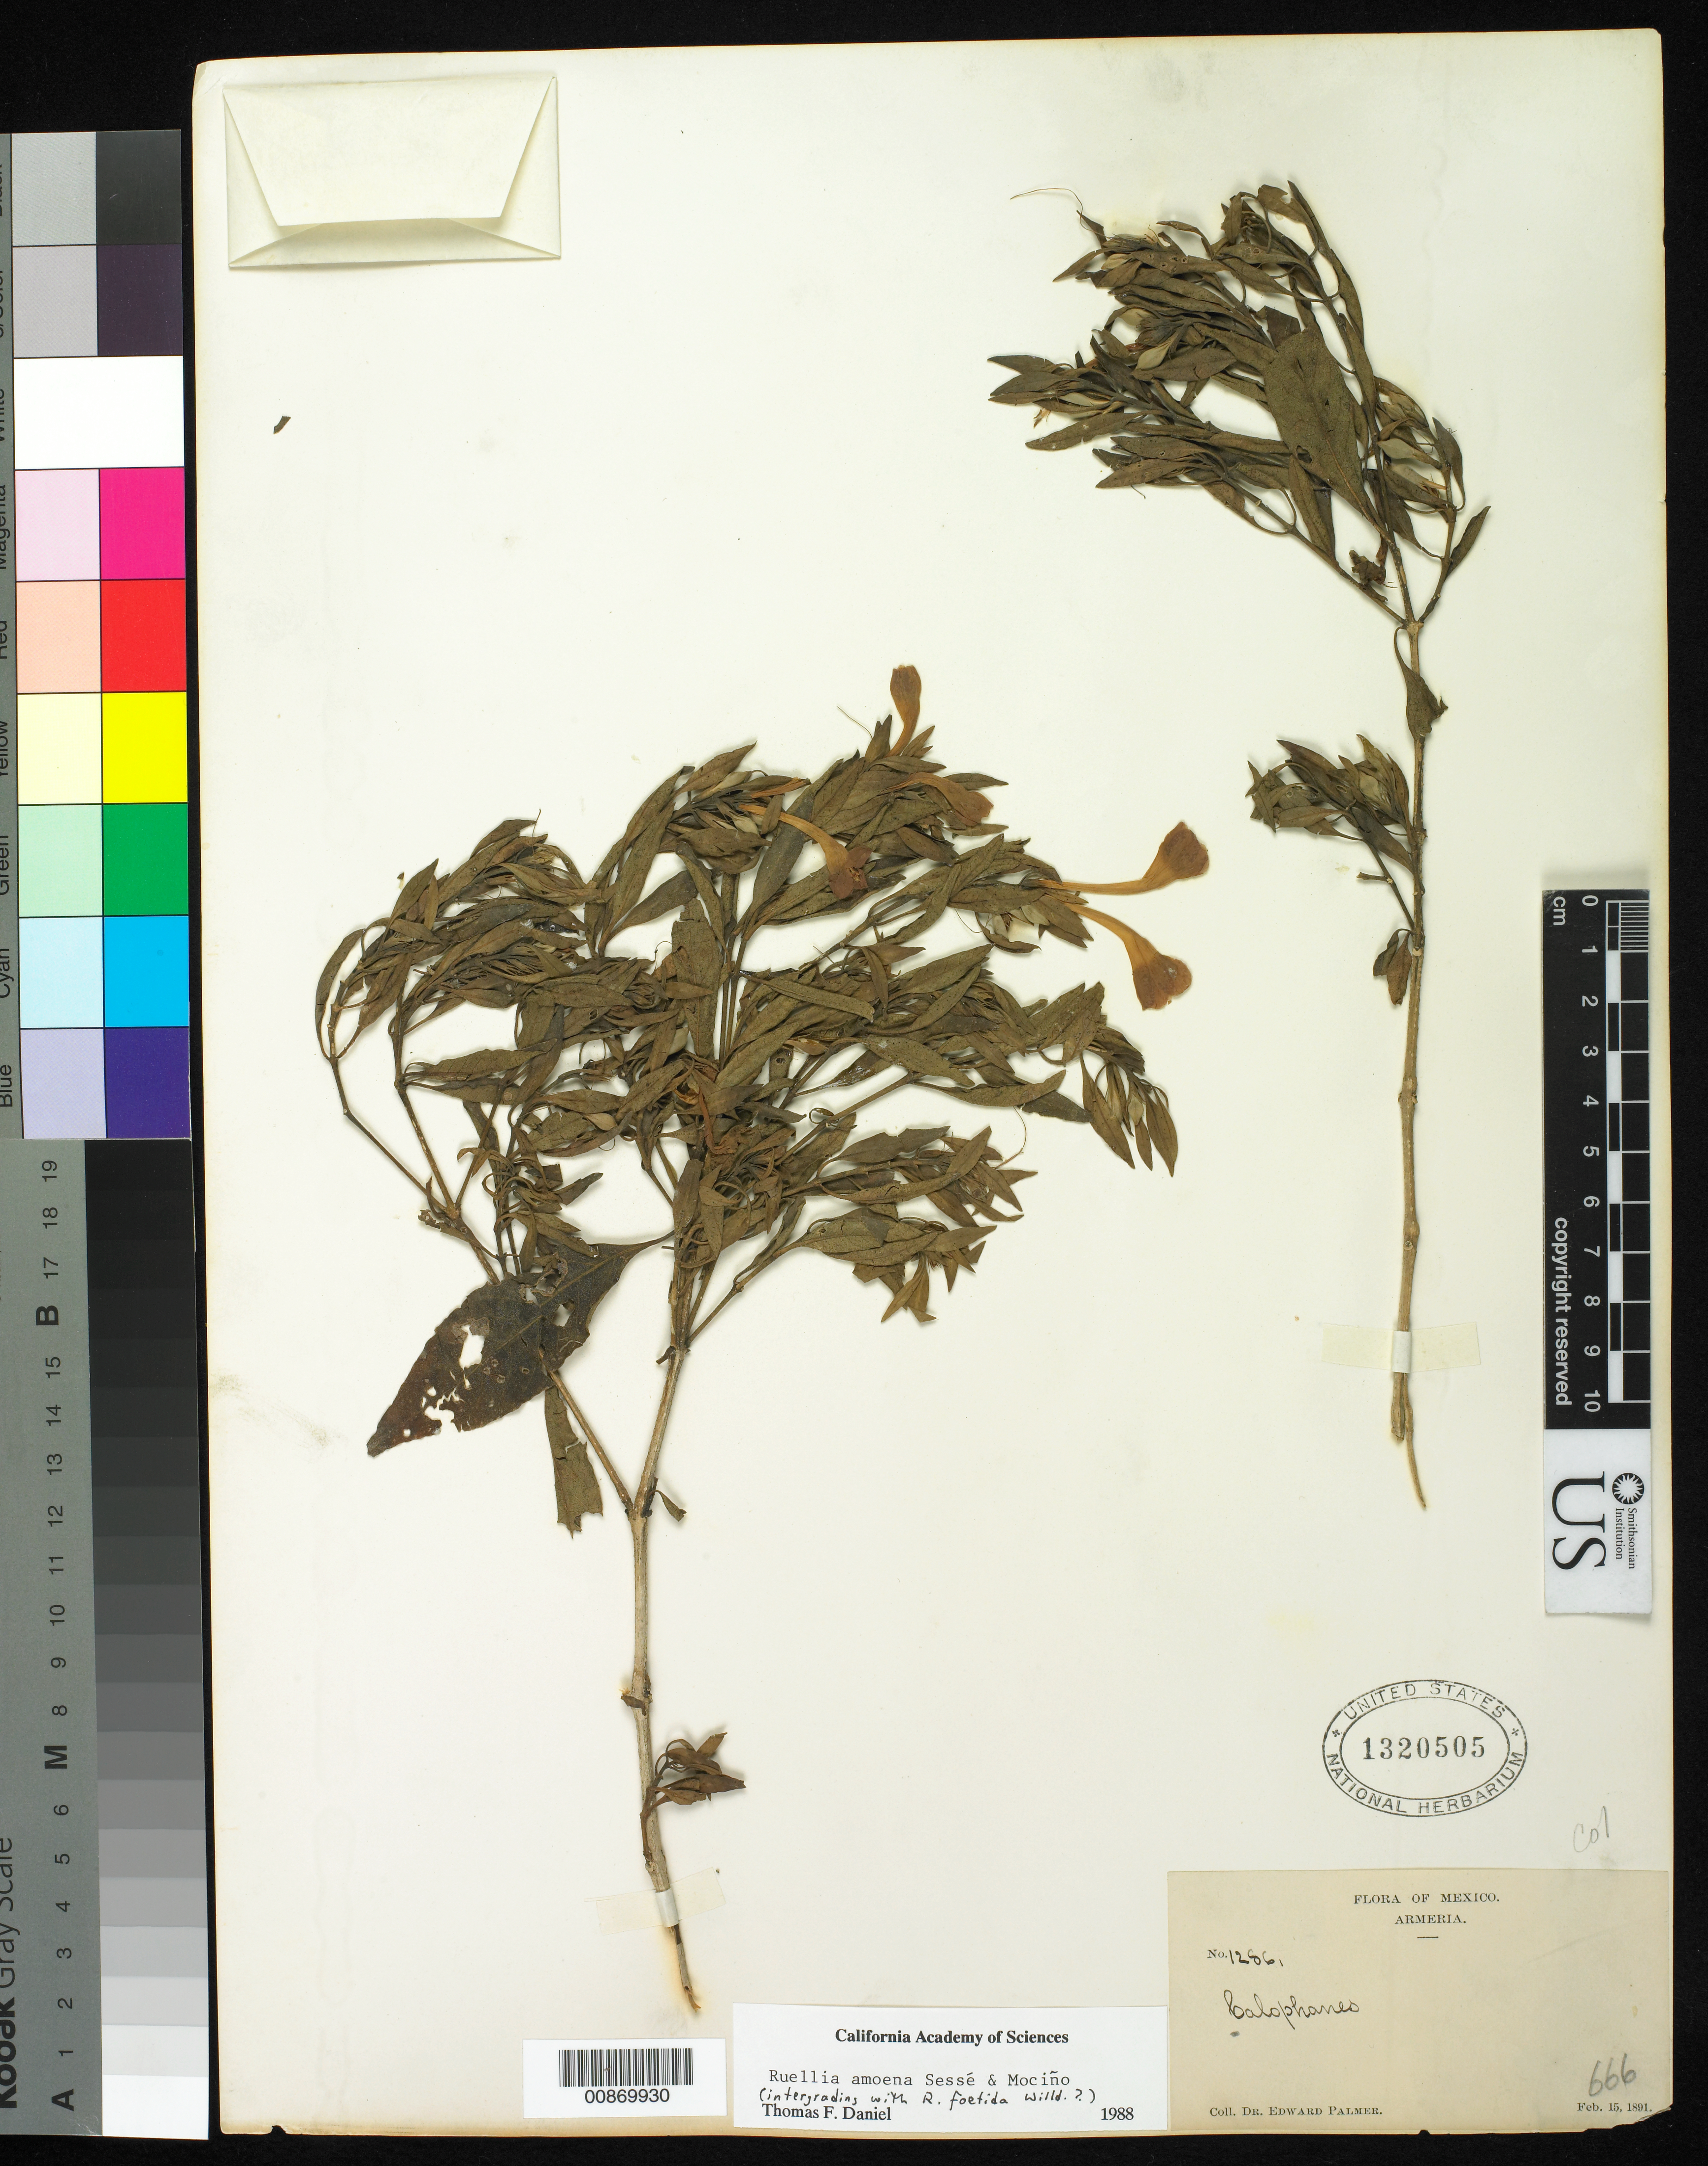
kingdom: Plantae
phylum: Tracheophyta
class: Magnoliopsida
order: Lamiales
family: Acanthaceae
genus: Ruellia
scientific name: Ruellia amoena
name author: Sessé & Moc.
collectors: E. Palmer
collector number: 1286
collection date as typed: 15 Feb 1891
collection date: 1891-02-15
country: Mexico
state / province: Colima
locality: Armeria, Colima.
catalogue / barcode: US 1320505